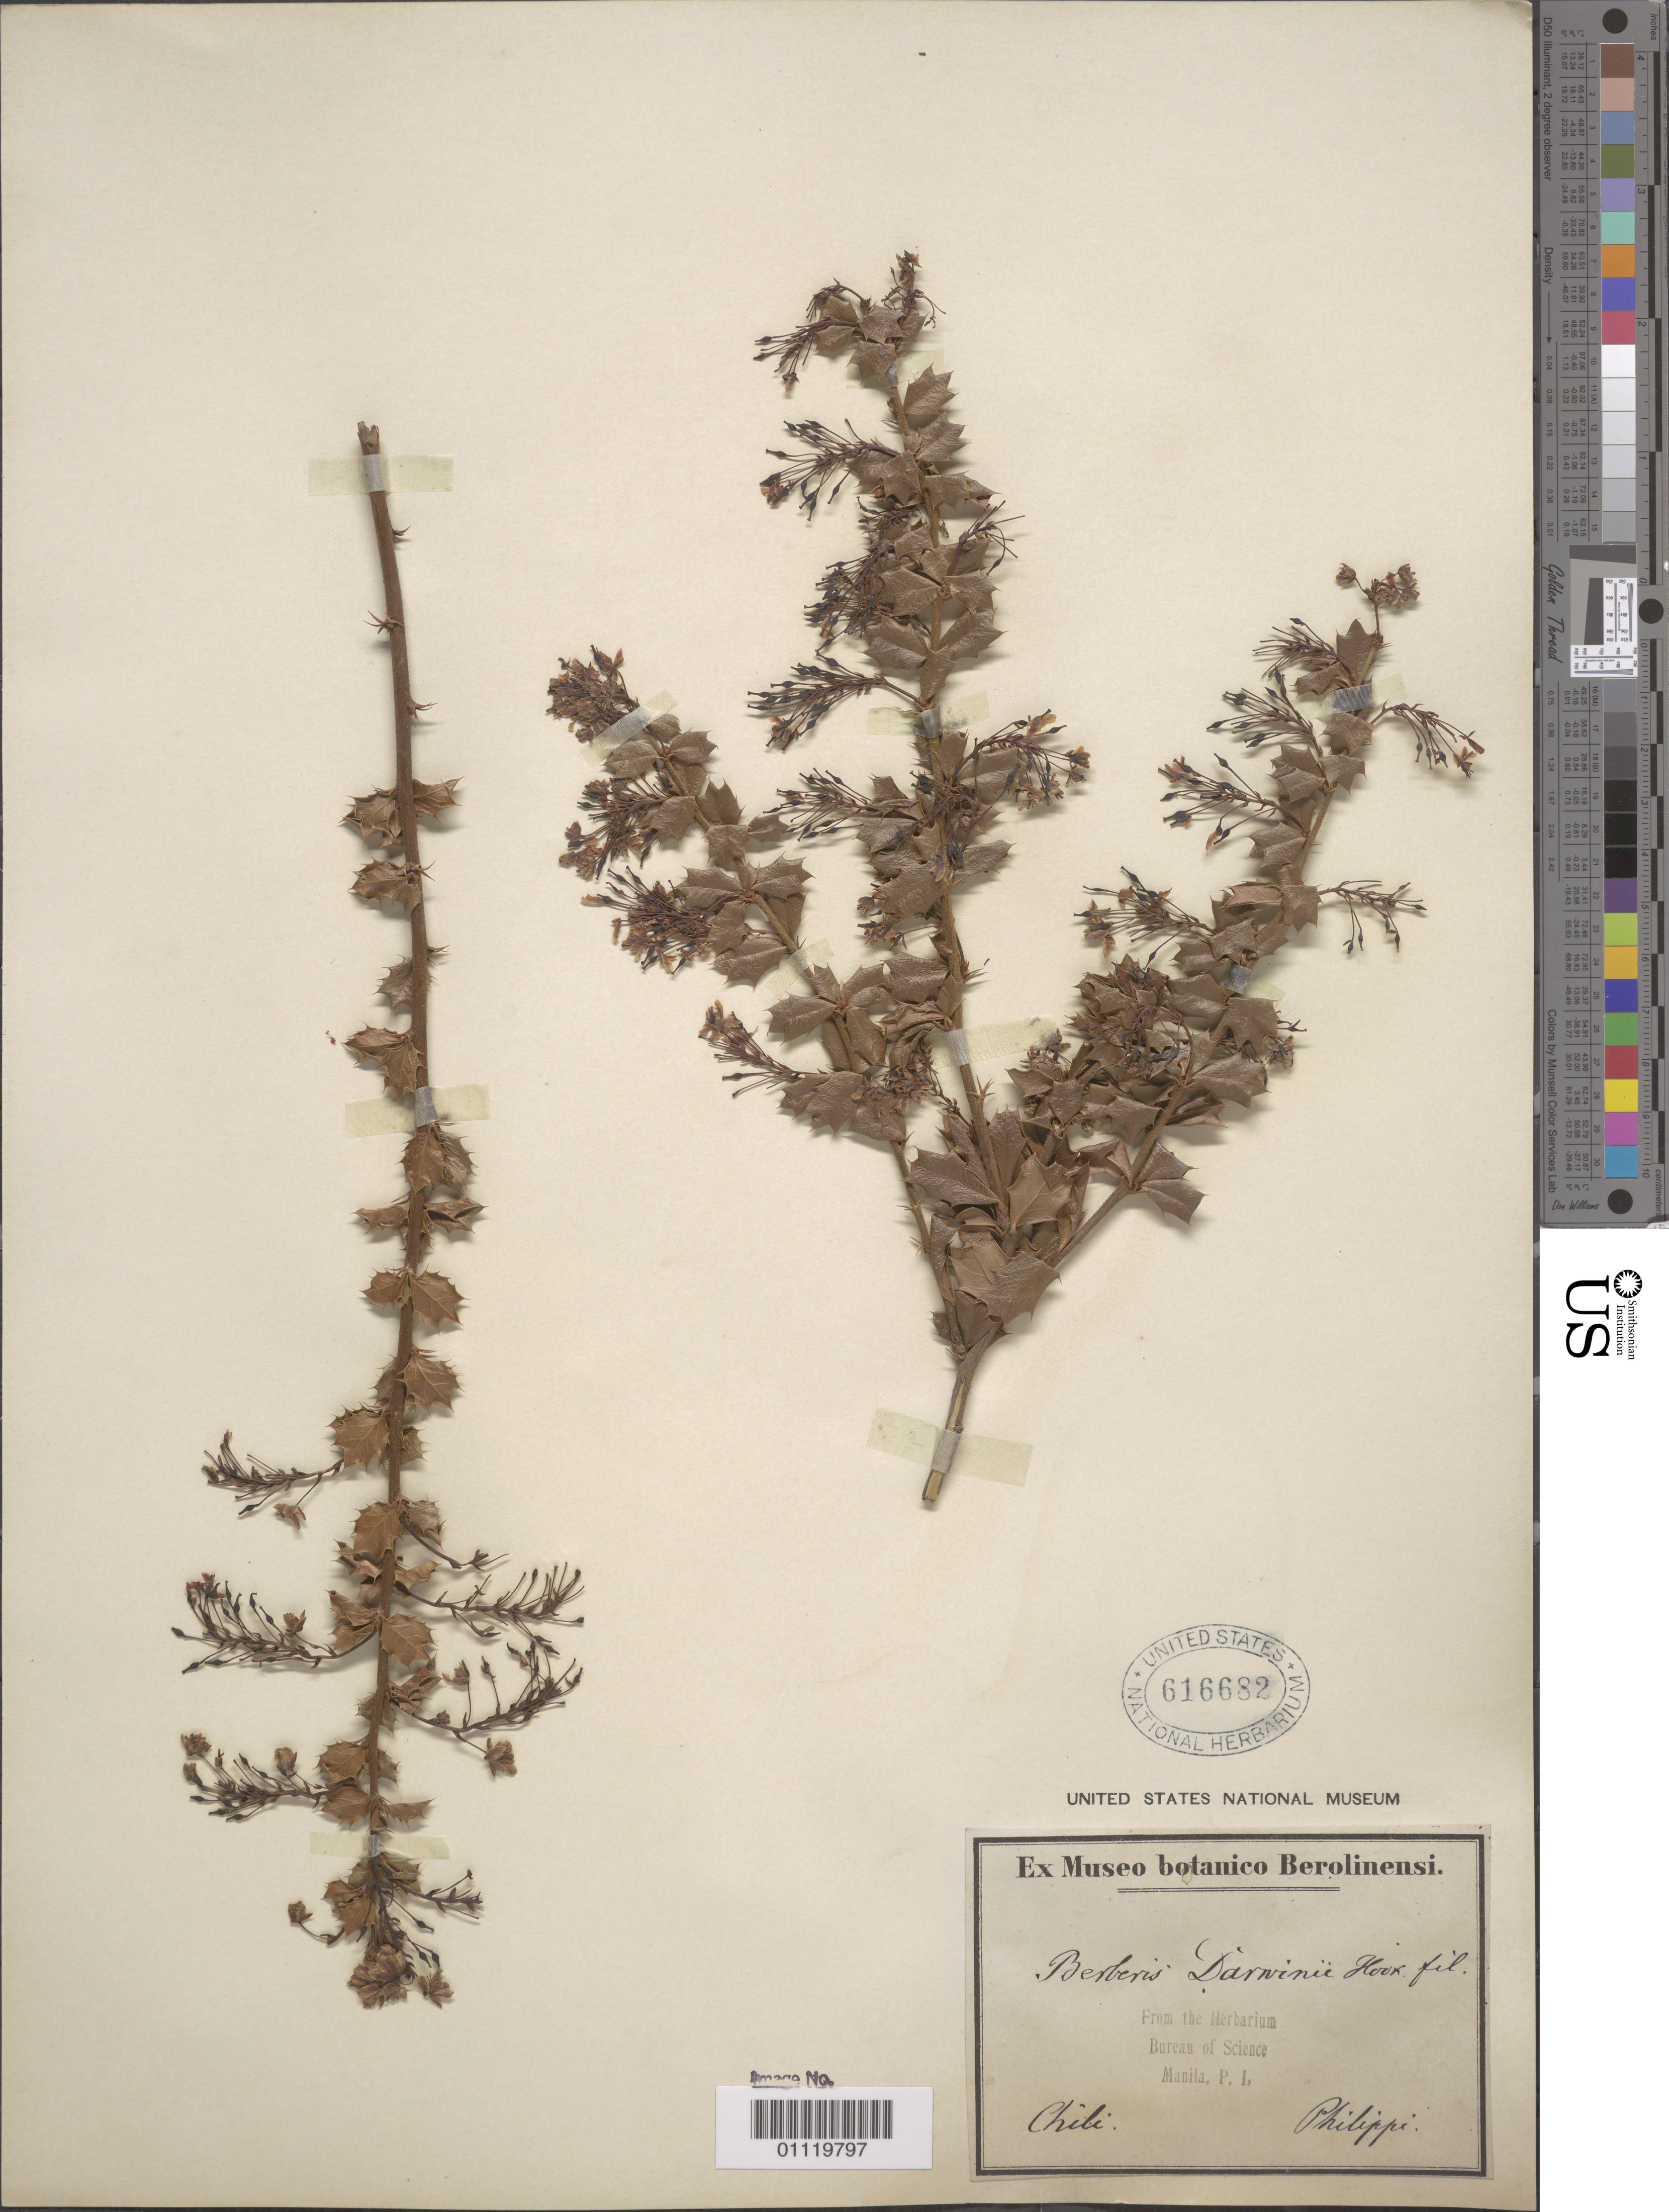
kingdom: Plantae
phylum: Tracheophyta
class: Magnoliopsida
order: Ranunculales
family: Berberidaceae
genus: Berberis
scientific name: Berberis darwinii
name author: Hook.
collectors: R. A. Philippi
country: Chile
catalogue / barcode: US 616682